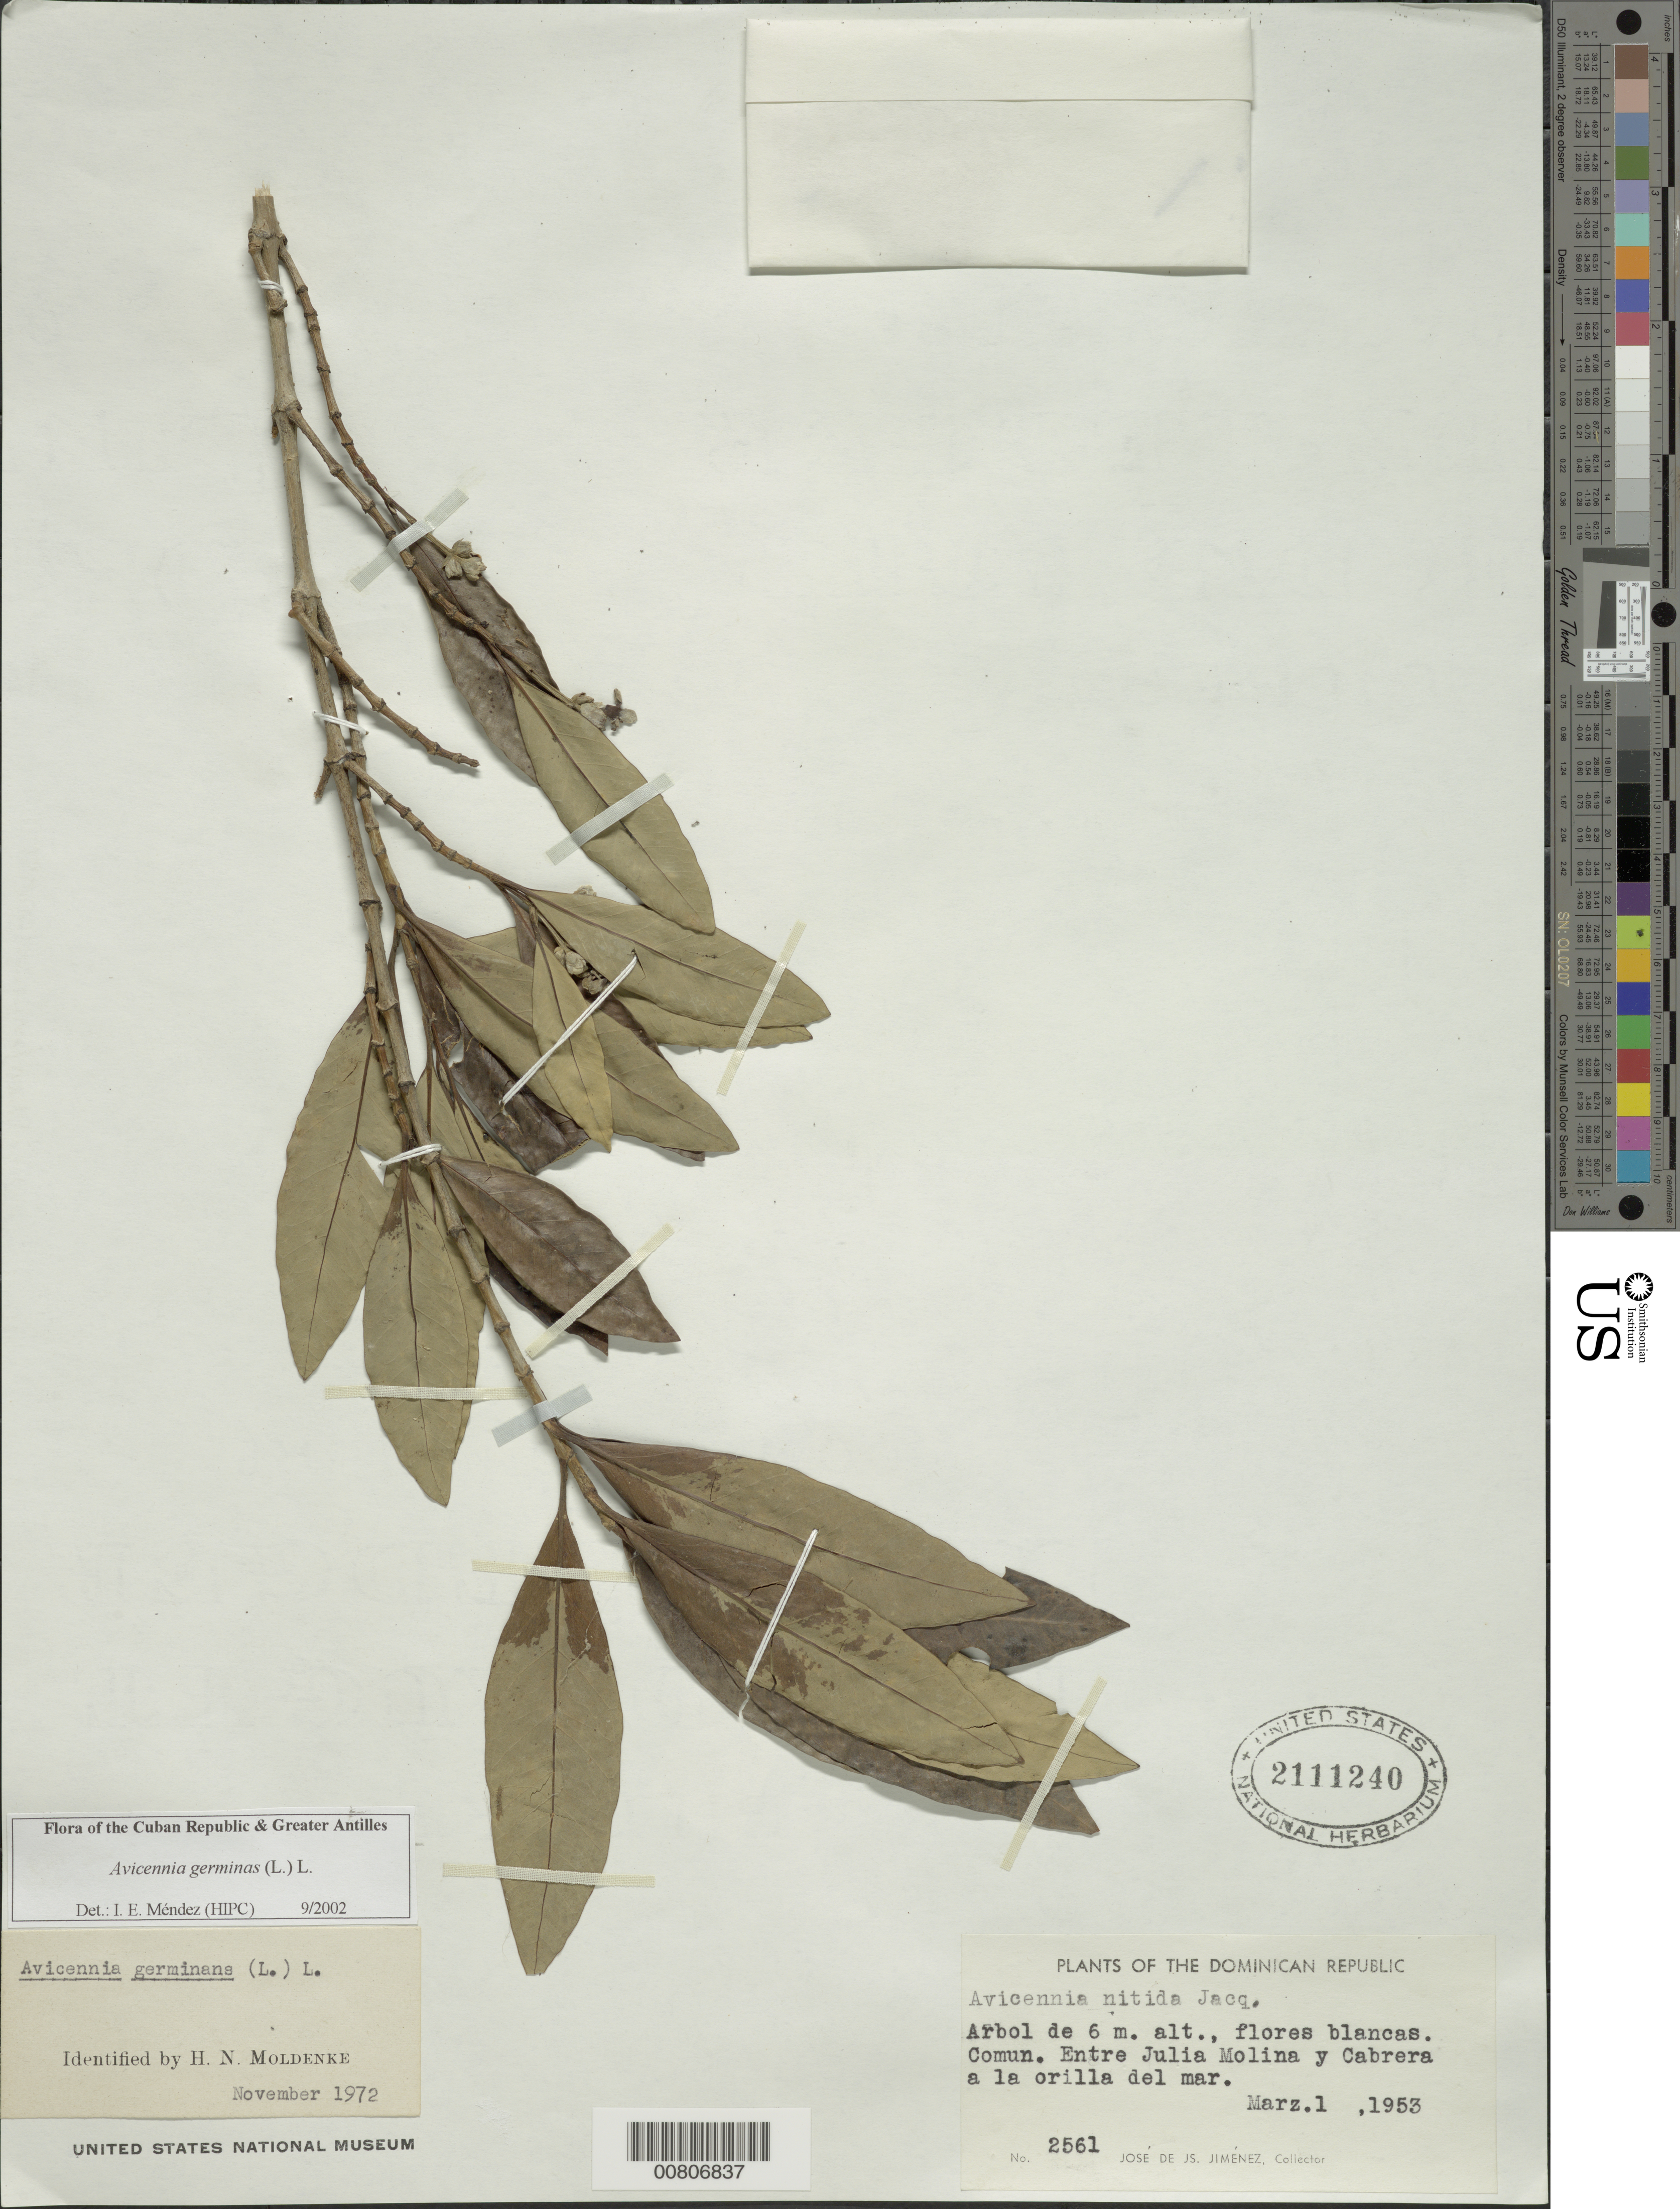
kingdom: Plantae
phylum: Tracheophyta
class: Magnoliopsida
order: Lamiales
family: Acanthaceae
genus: Avicennia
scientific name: Avicennia germinans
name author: (L.) L.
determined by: Méndez, Isidro E., (HIPC)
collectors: J. J. Jiménez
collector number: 2561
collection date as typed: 01 Mar 1953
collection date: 1953-03-01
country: Dominican Republic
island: Hispaniola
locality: Julia Molina to Cabrera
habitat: Orilla del mar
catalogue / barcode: US 2122240